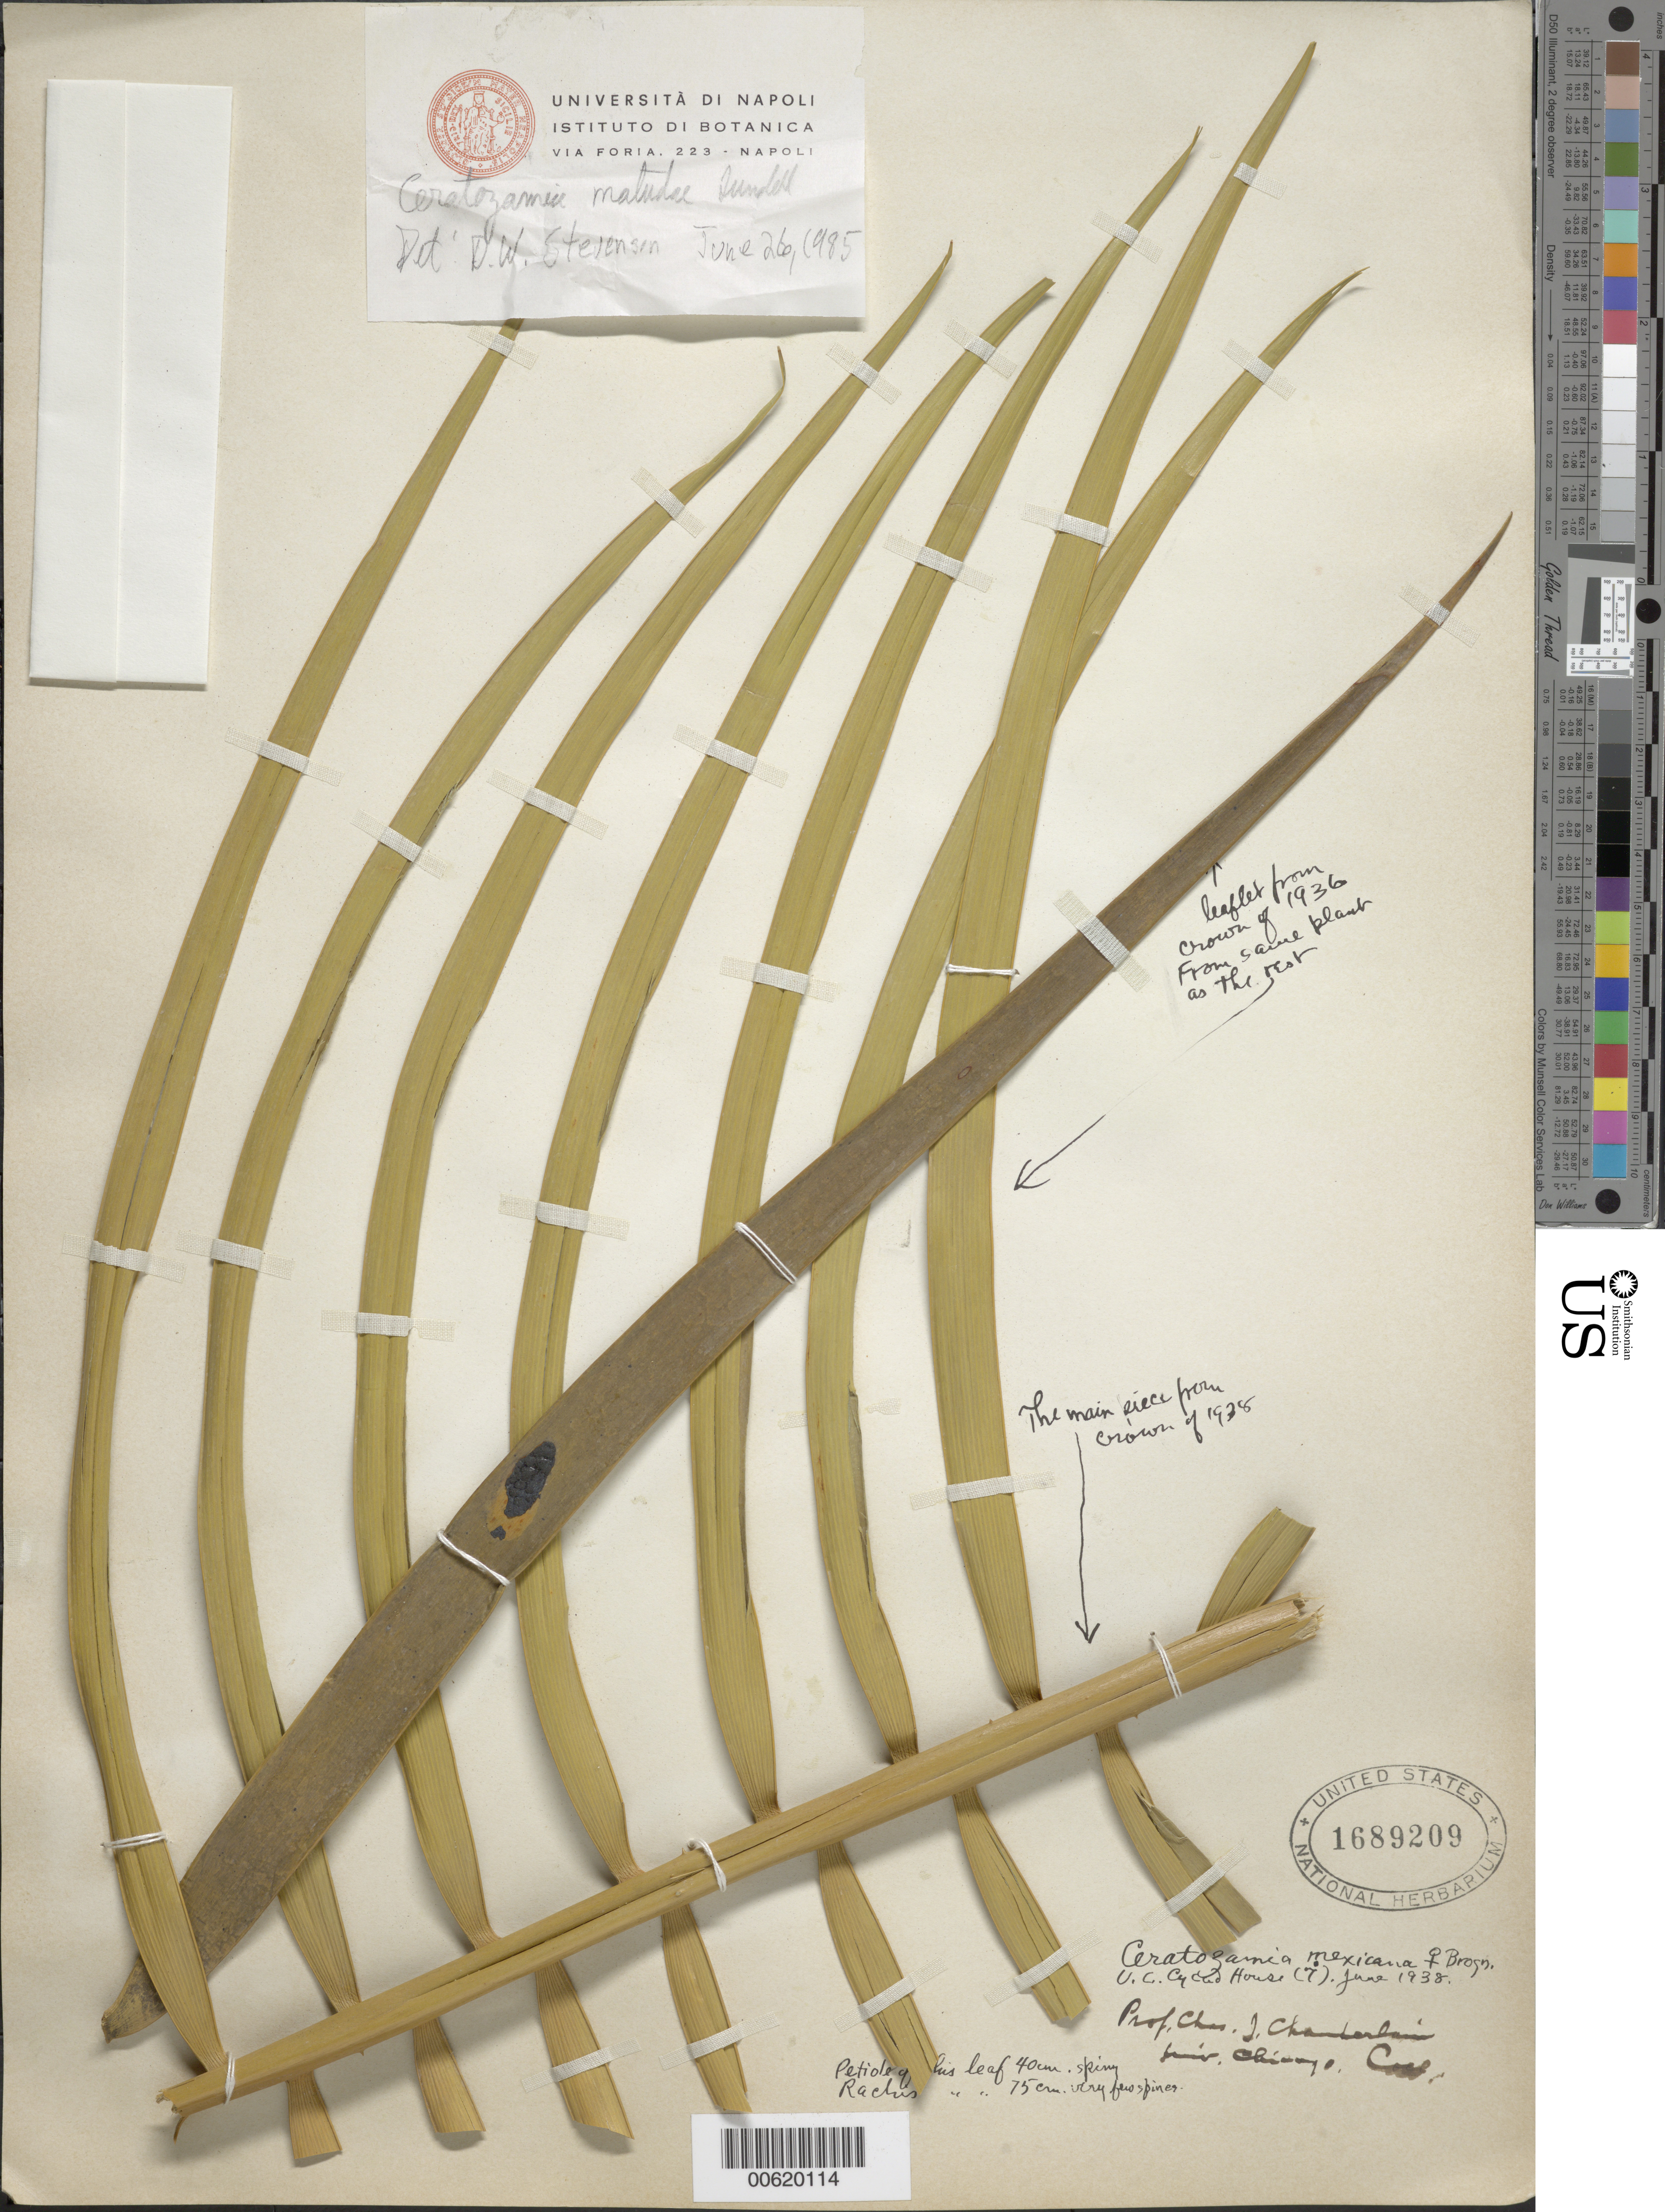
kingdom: Plantae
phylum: Tracheophyta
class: Cycadopsida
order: Cycadales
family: Zamiaceae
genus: Ceratozamia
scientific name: Ceratozamia matudai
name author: Lundell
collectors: C. Chamberlain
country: Mexico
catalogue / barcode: US 1689209